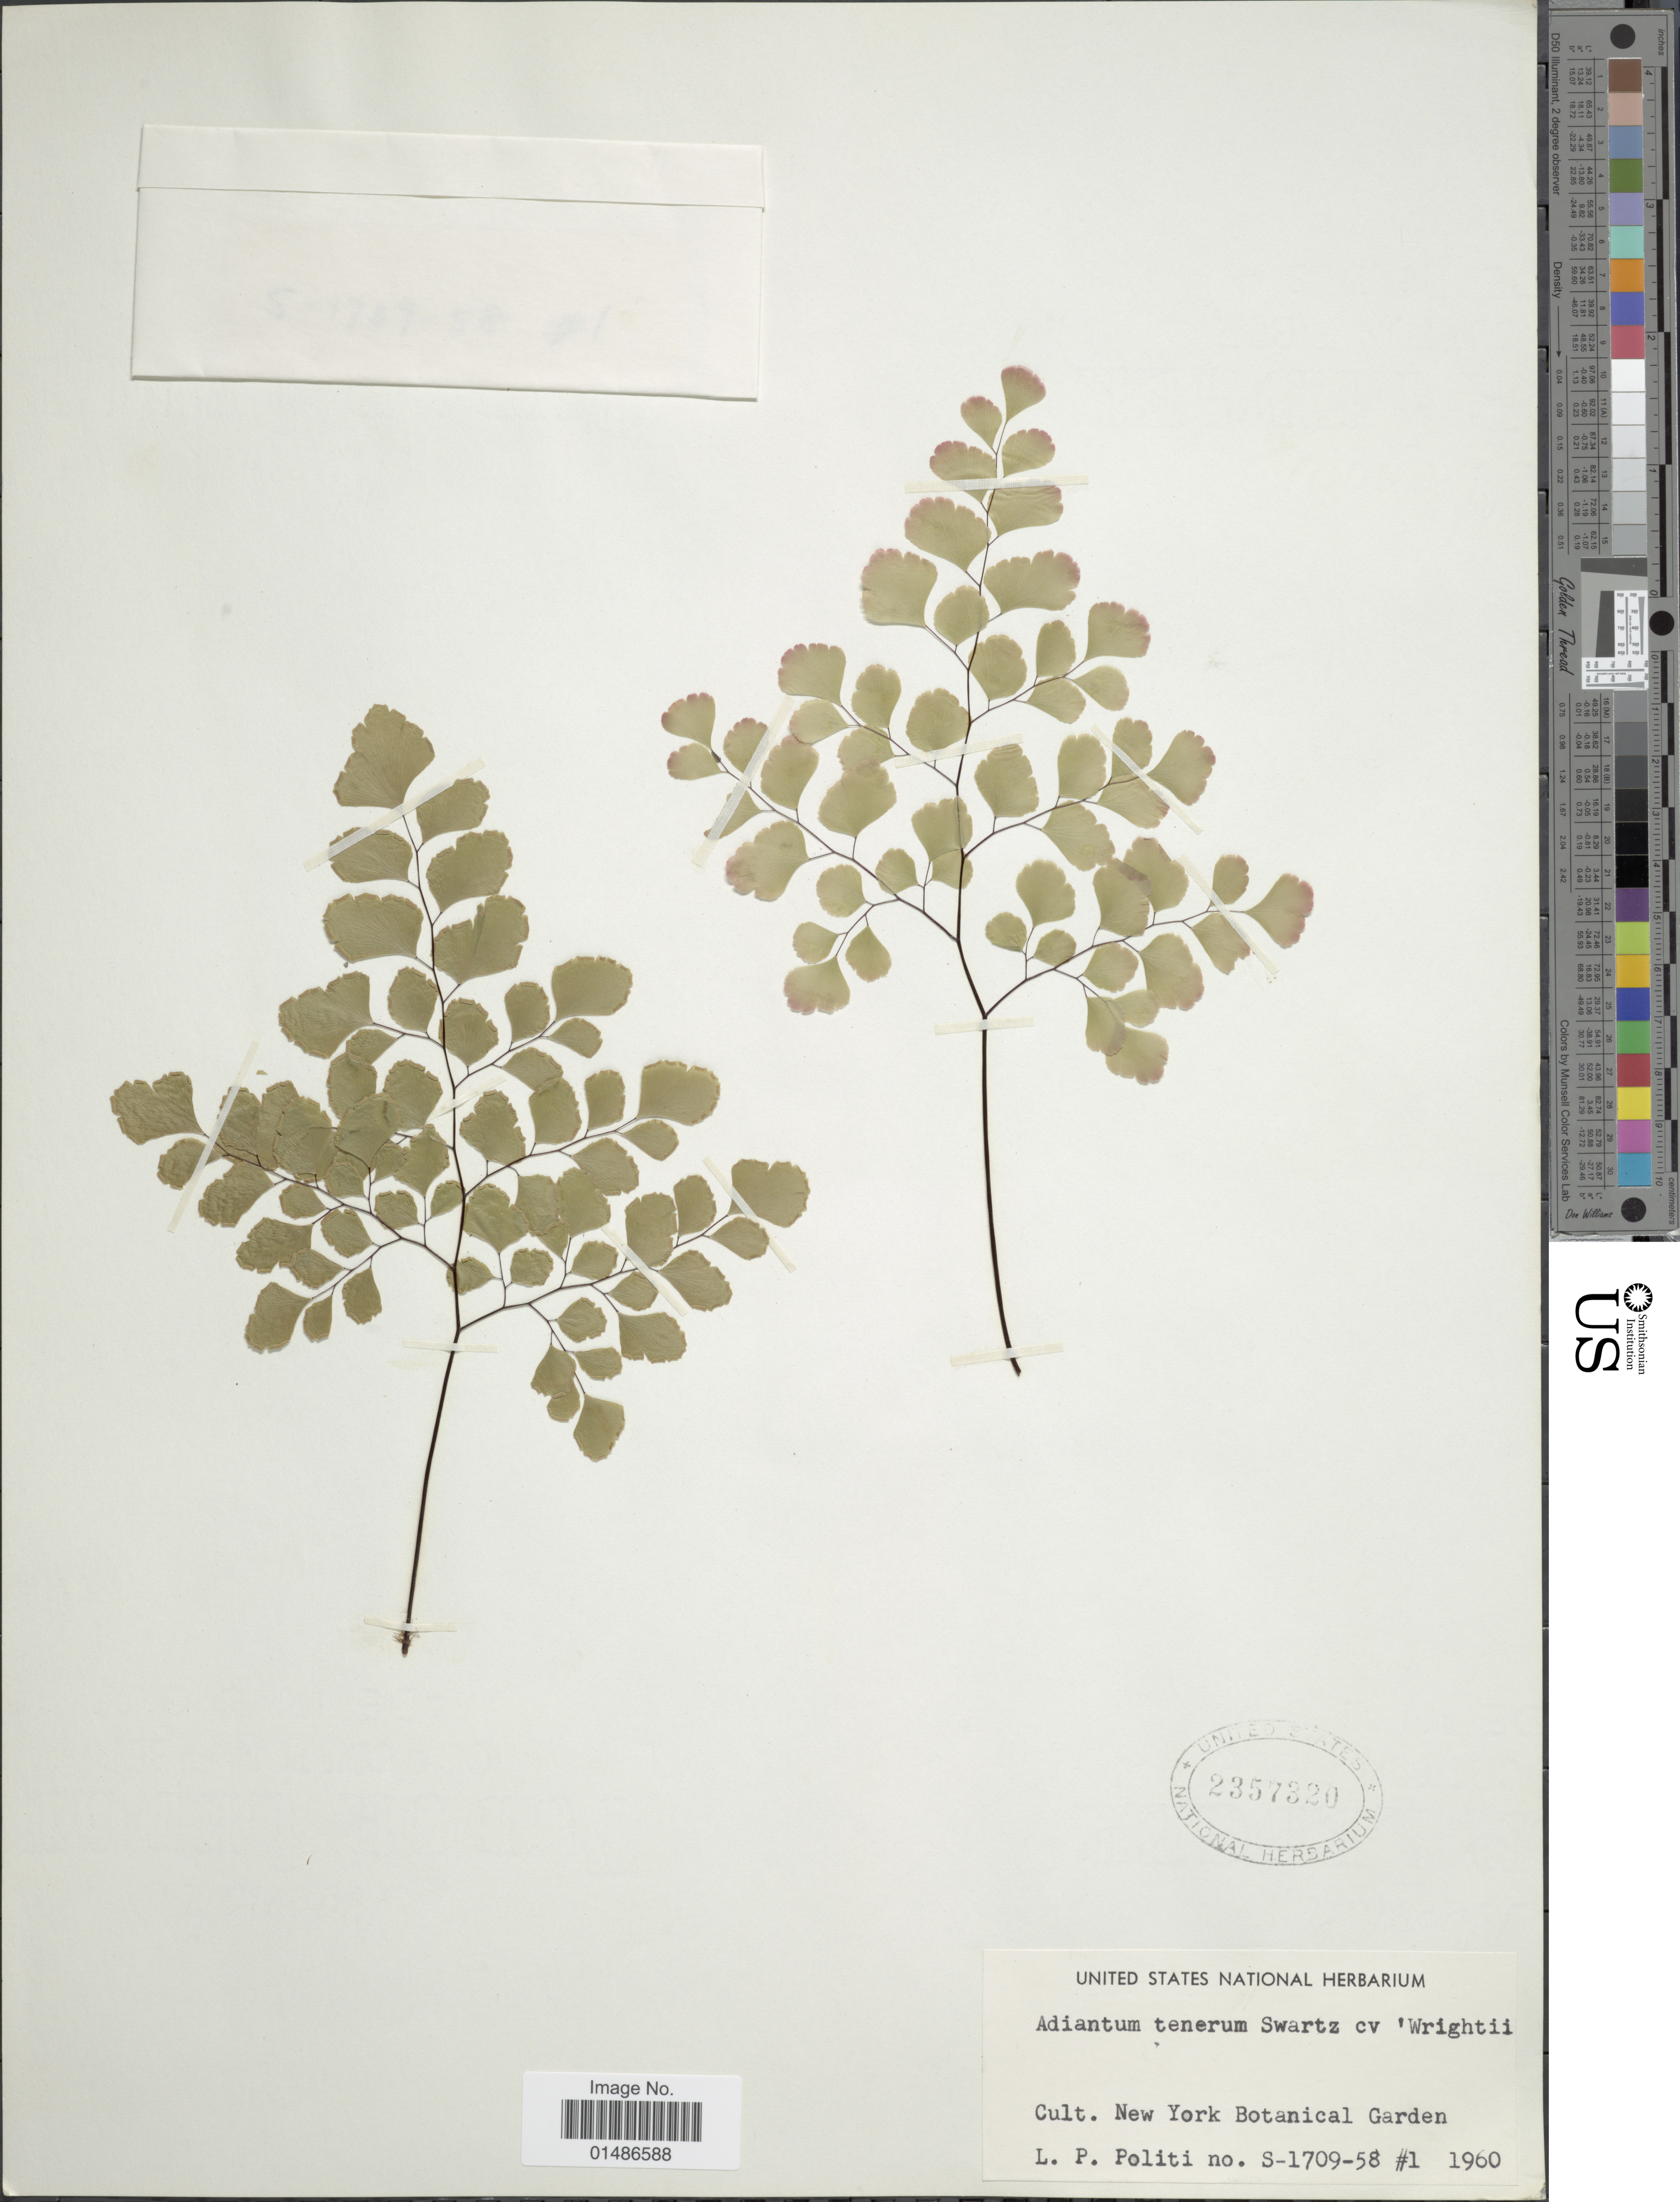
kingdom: Plantae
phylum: Tracheophyta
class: Polypodiopsida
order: Polypodiales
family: Pteridaceae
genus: Adiantum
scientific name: Adiantum tenerum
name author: Sw.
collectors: L. Politi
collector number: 1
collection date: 1960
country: United States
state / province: New York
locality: Cult. New York Botanical Garden. S-1709-58.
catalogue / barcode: US 2357320